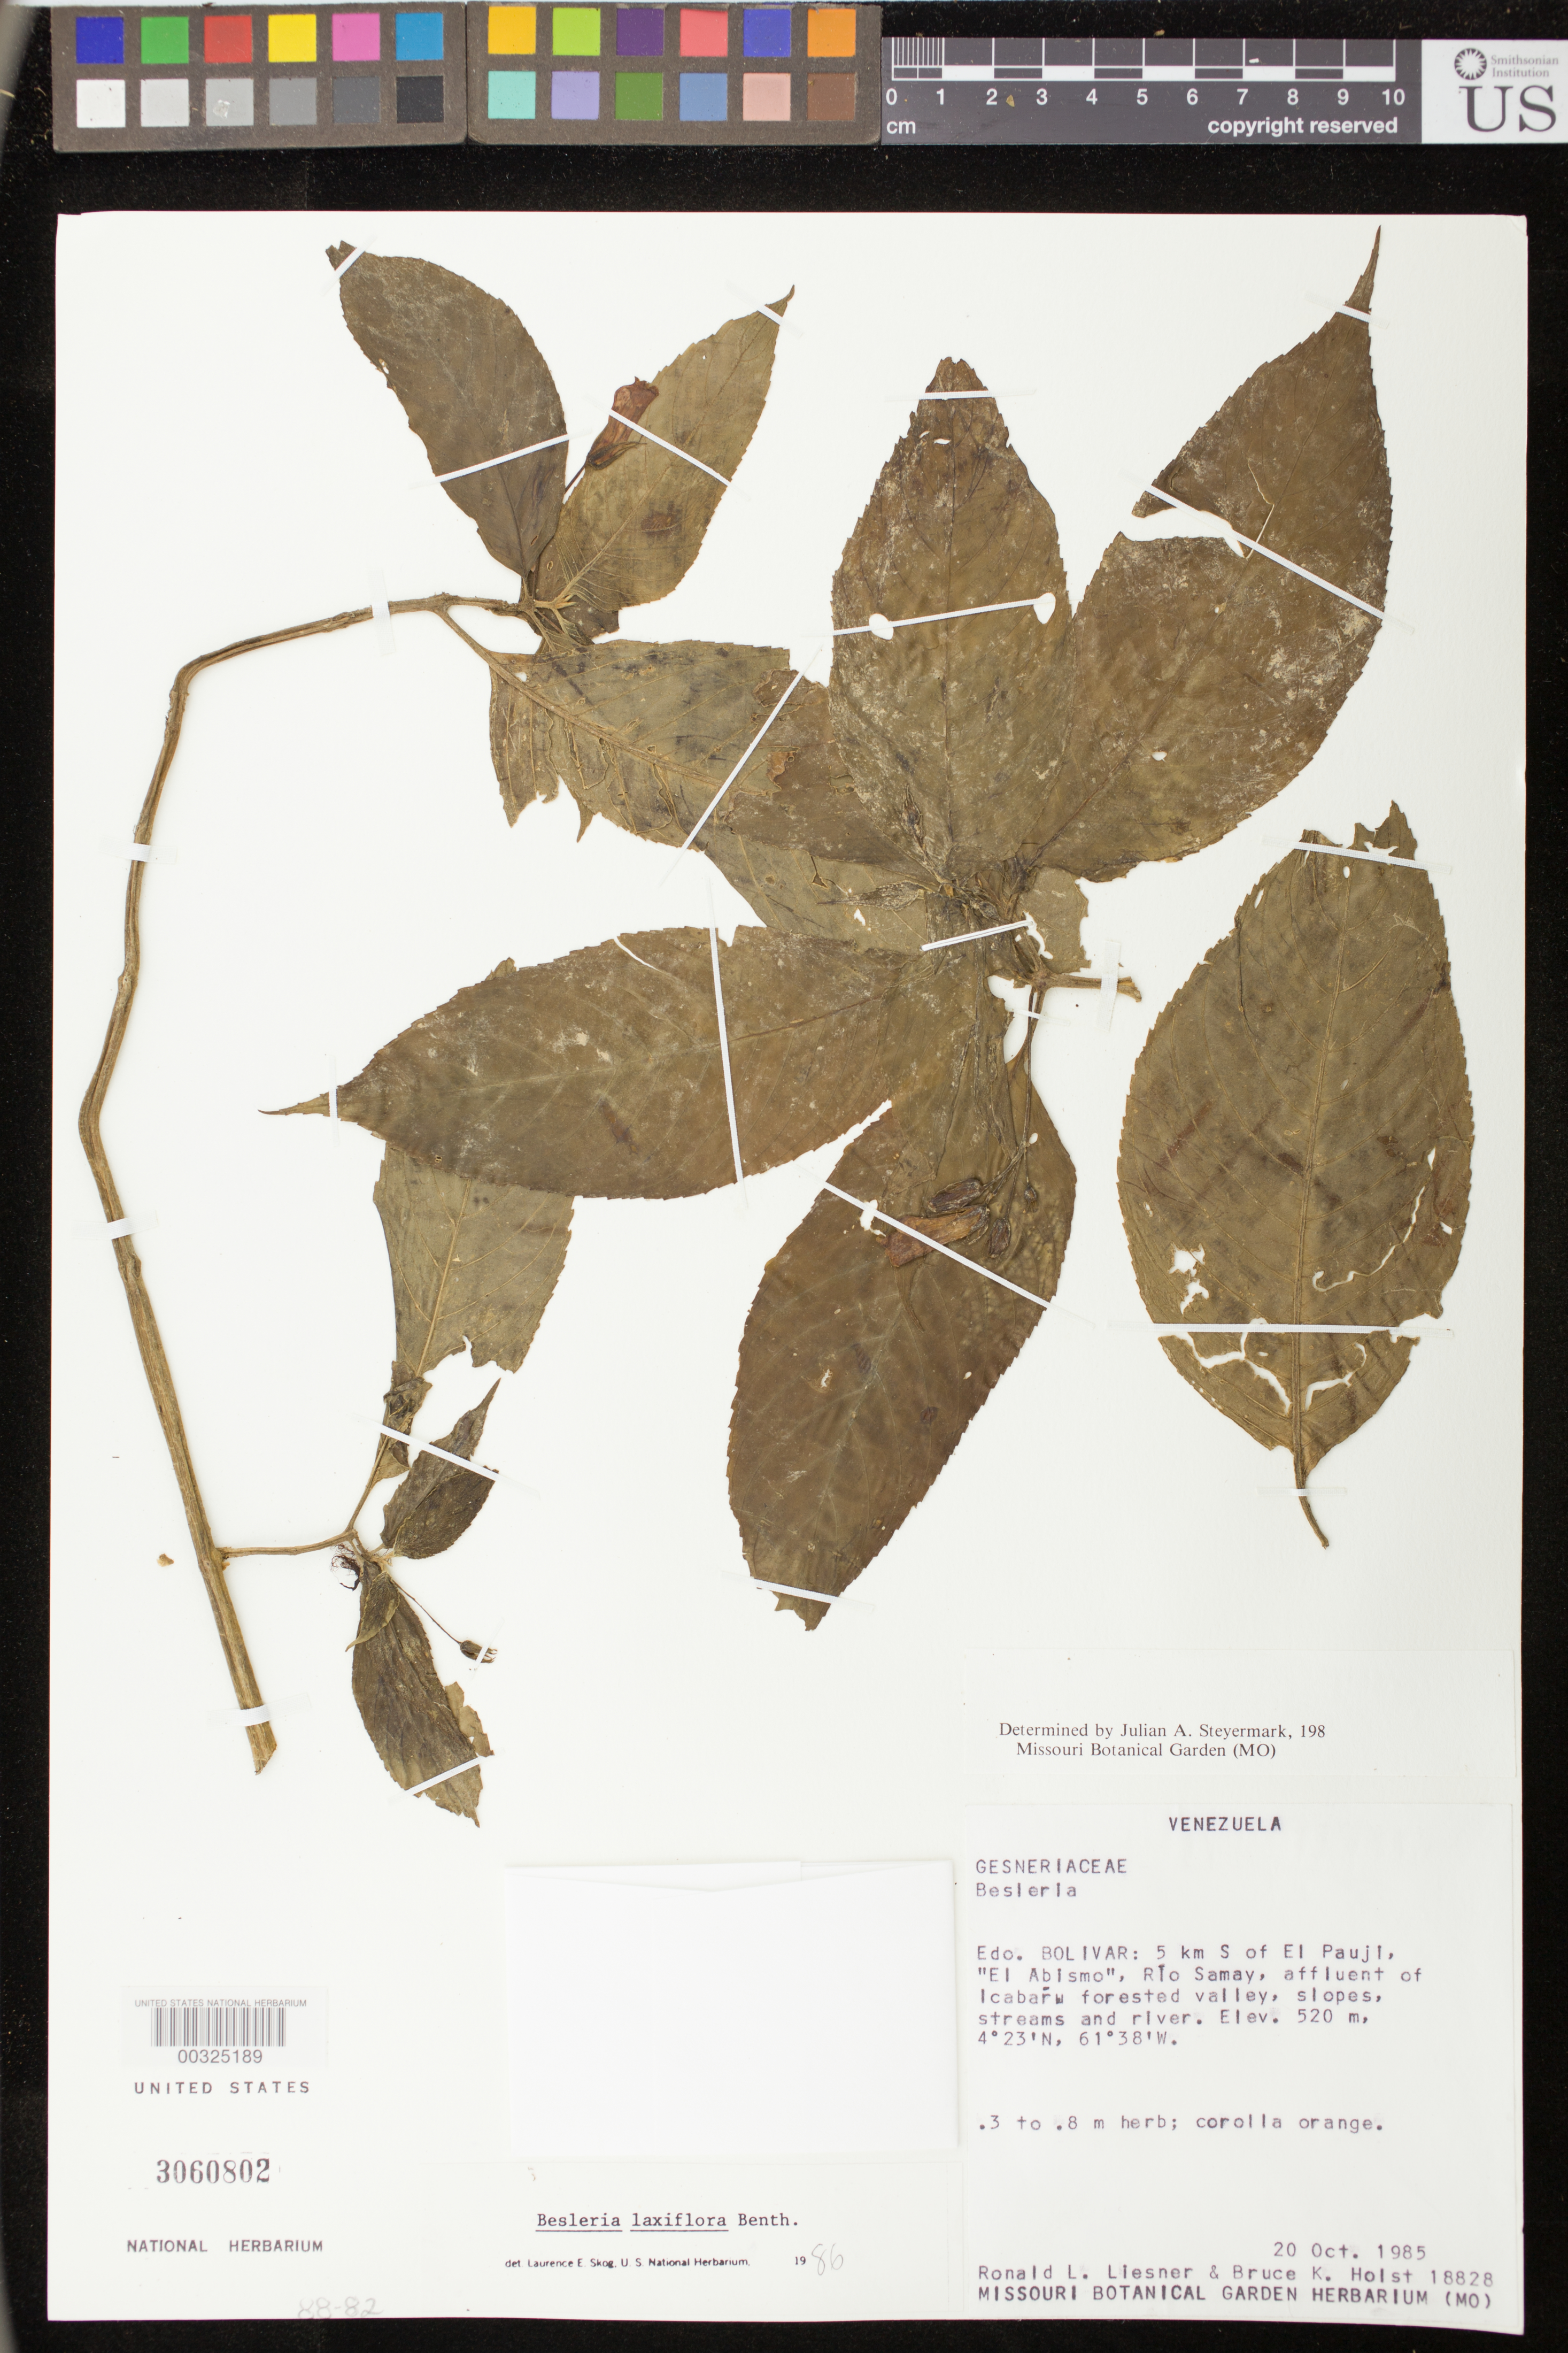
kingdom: Plantae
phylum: Tracheophyta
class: Magnoliopsida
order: Lamiales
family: Gesneriaceae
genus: Besleria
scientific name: Besleria laxiflora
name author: Benth.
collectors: R. L. Liesner & B. Holst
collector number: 18828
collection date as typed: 20 Oct 1985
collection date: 1985-10-20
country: Venezuela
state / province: Bolívar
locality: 5 km S of El Pauji, "El Abismo", Rio Samay, affluent of Icabarw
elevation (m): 520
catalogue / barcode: US 3060802